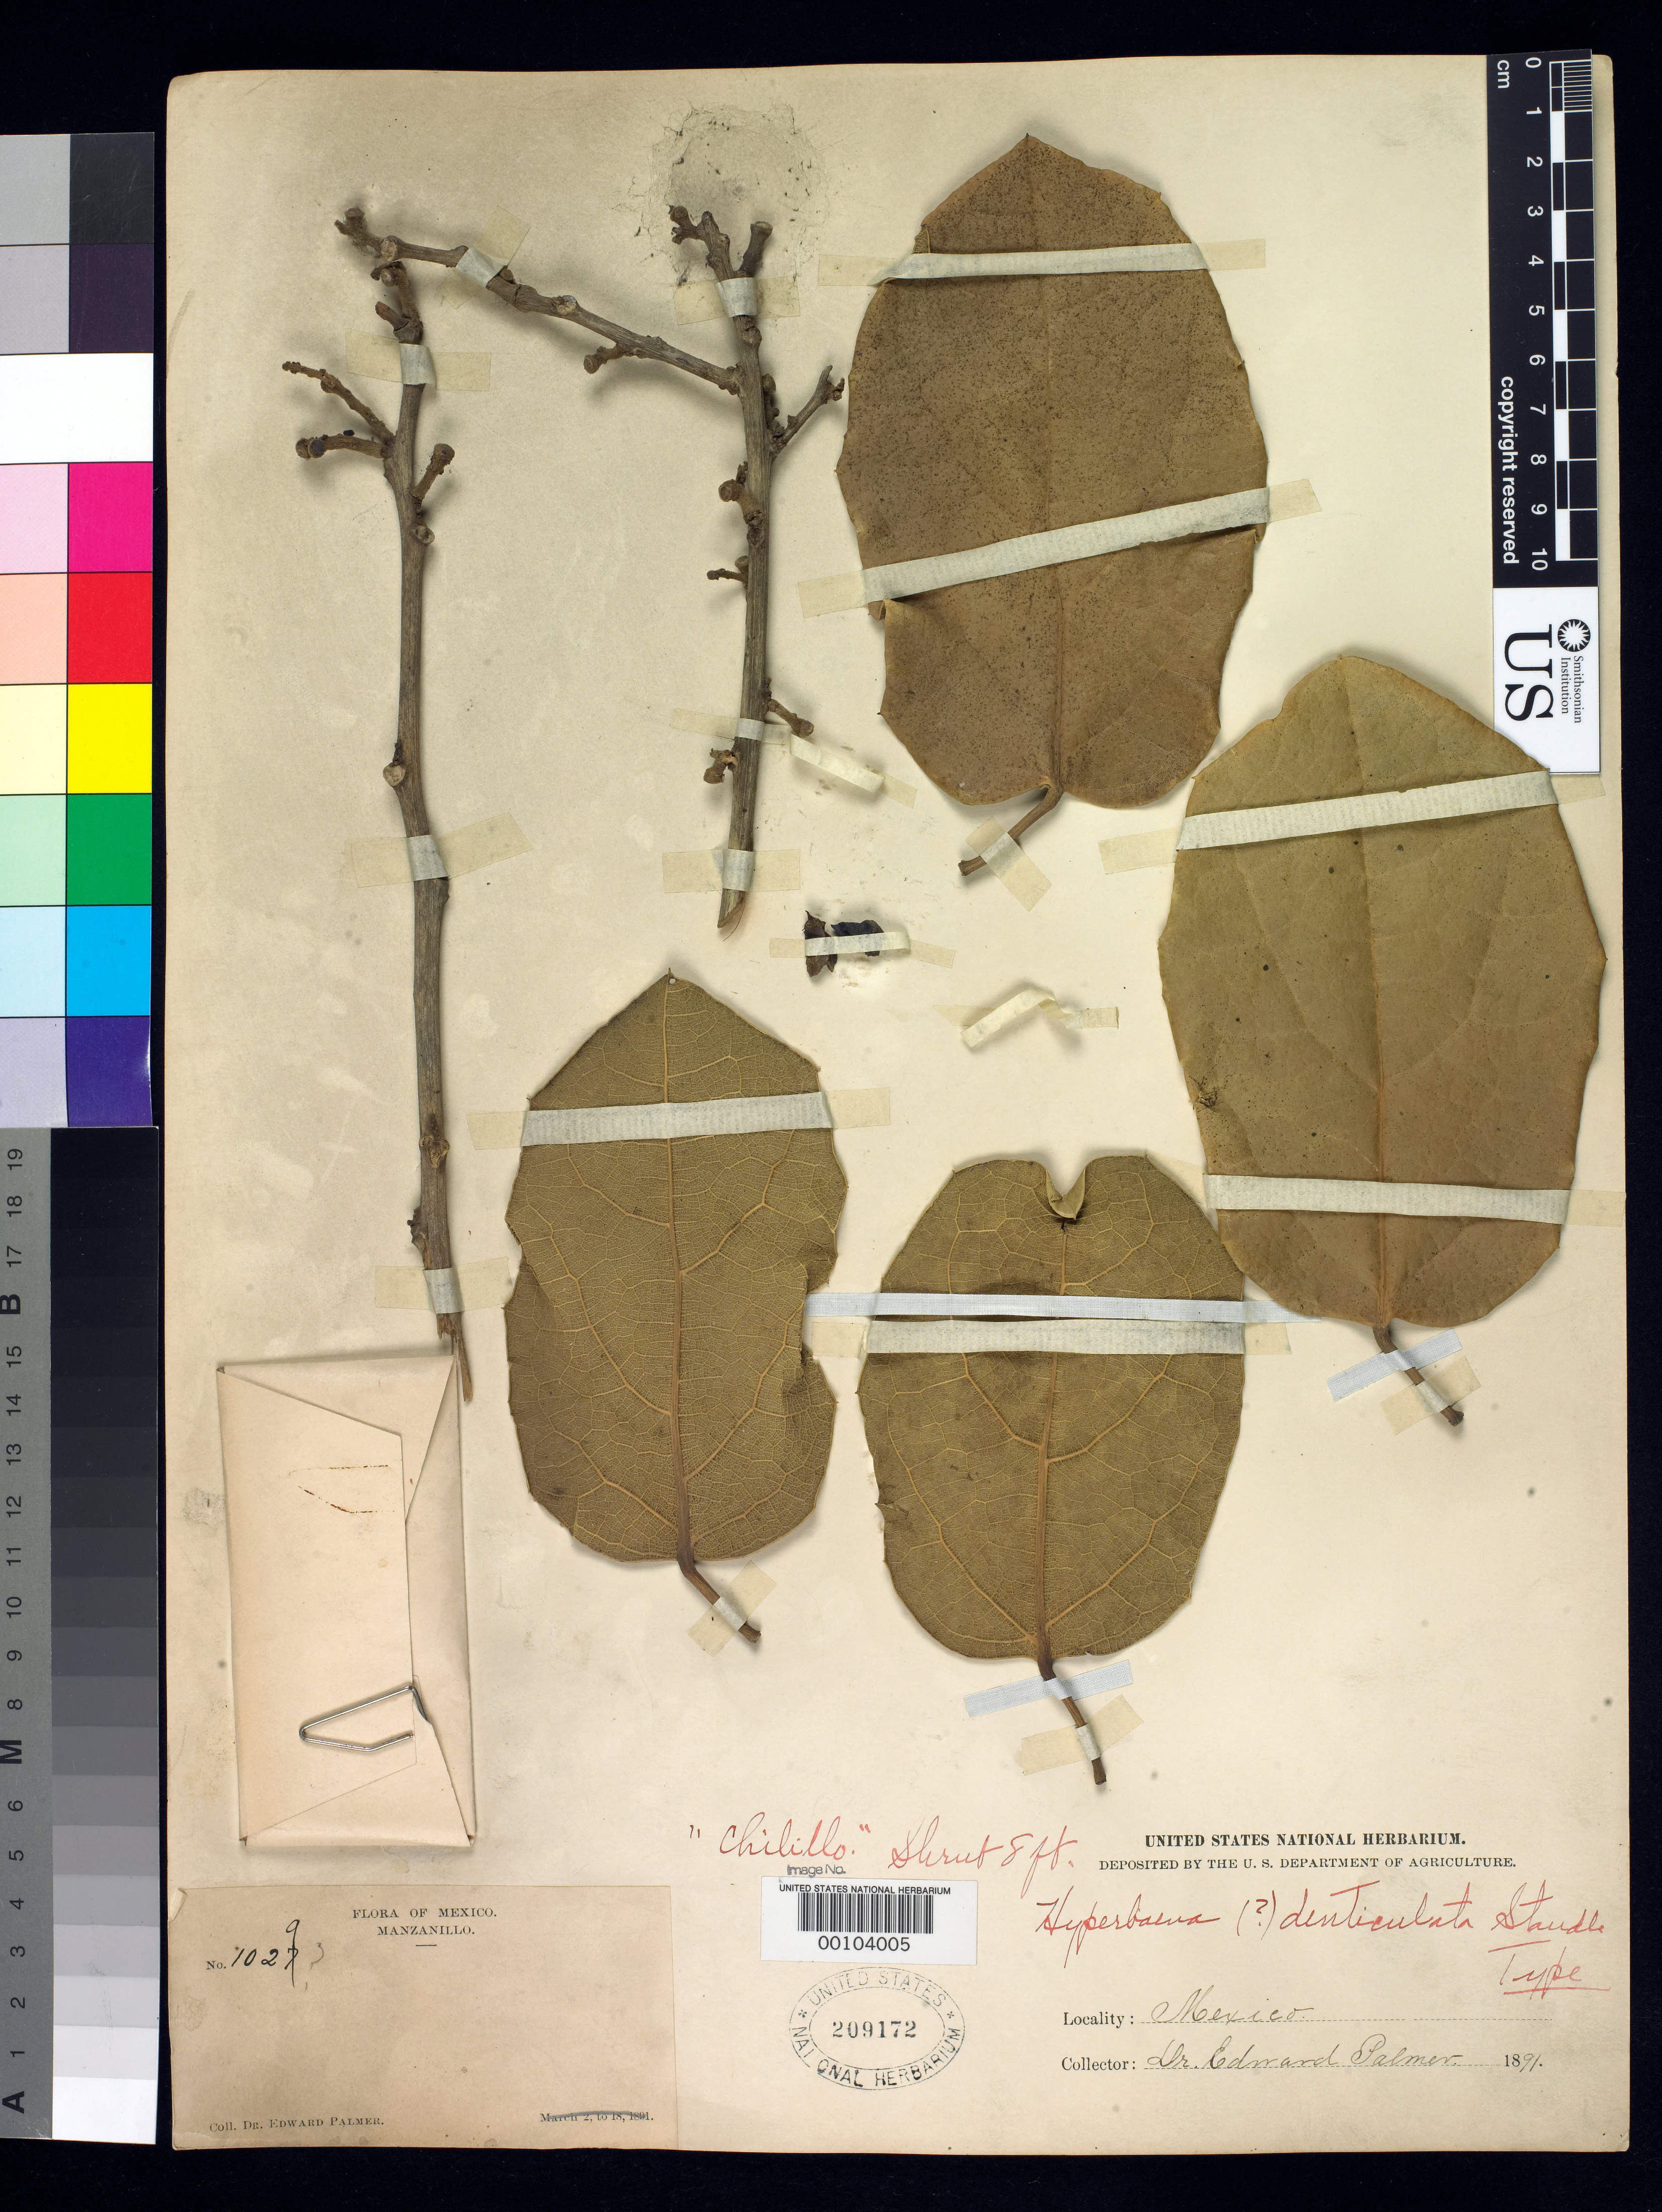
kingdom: Plantae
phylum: Tracheophyta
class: Magnoliopsida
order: Ranunculales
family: Menispermaceae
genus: Hyperbaena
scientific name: Hyperbaena denticulata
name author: Standl.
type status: Holotype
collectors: E. Palmer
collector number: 1029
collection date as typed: Dec 1890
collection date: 1890-12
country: Mexico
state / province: Colima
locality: Manzanillo, base of Mountains.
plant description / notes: Although this sheet (USNH 209172) is unambiguously the holotype (cited by USNH sheet number), protologue cites collection date as December 1890 whereas collection date on label of specimen is March 2 to 18, 1891 (crossed out); USNH 567700 (cited as isotype) bears collection date of Dec. 1 to 31, 1890. A third US sheet (USNH 68974) not cited in protologue bears collection date of March 2 to 18 1891.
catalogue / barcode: US 209172